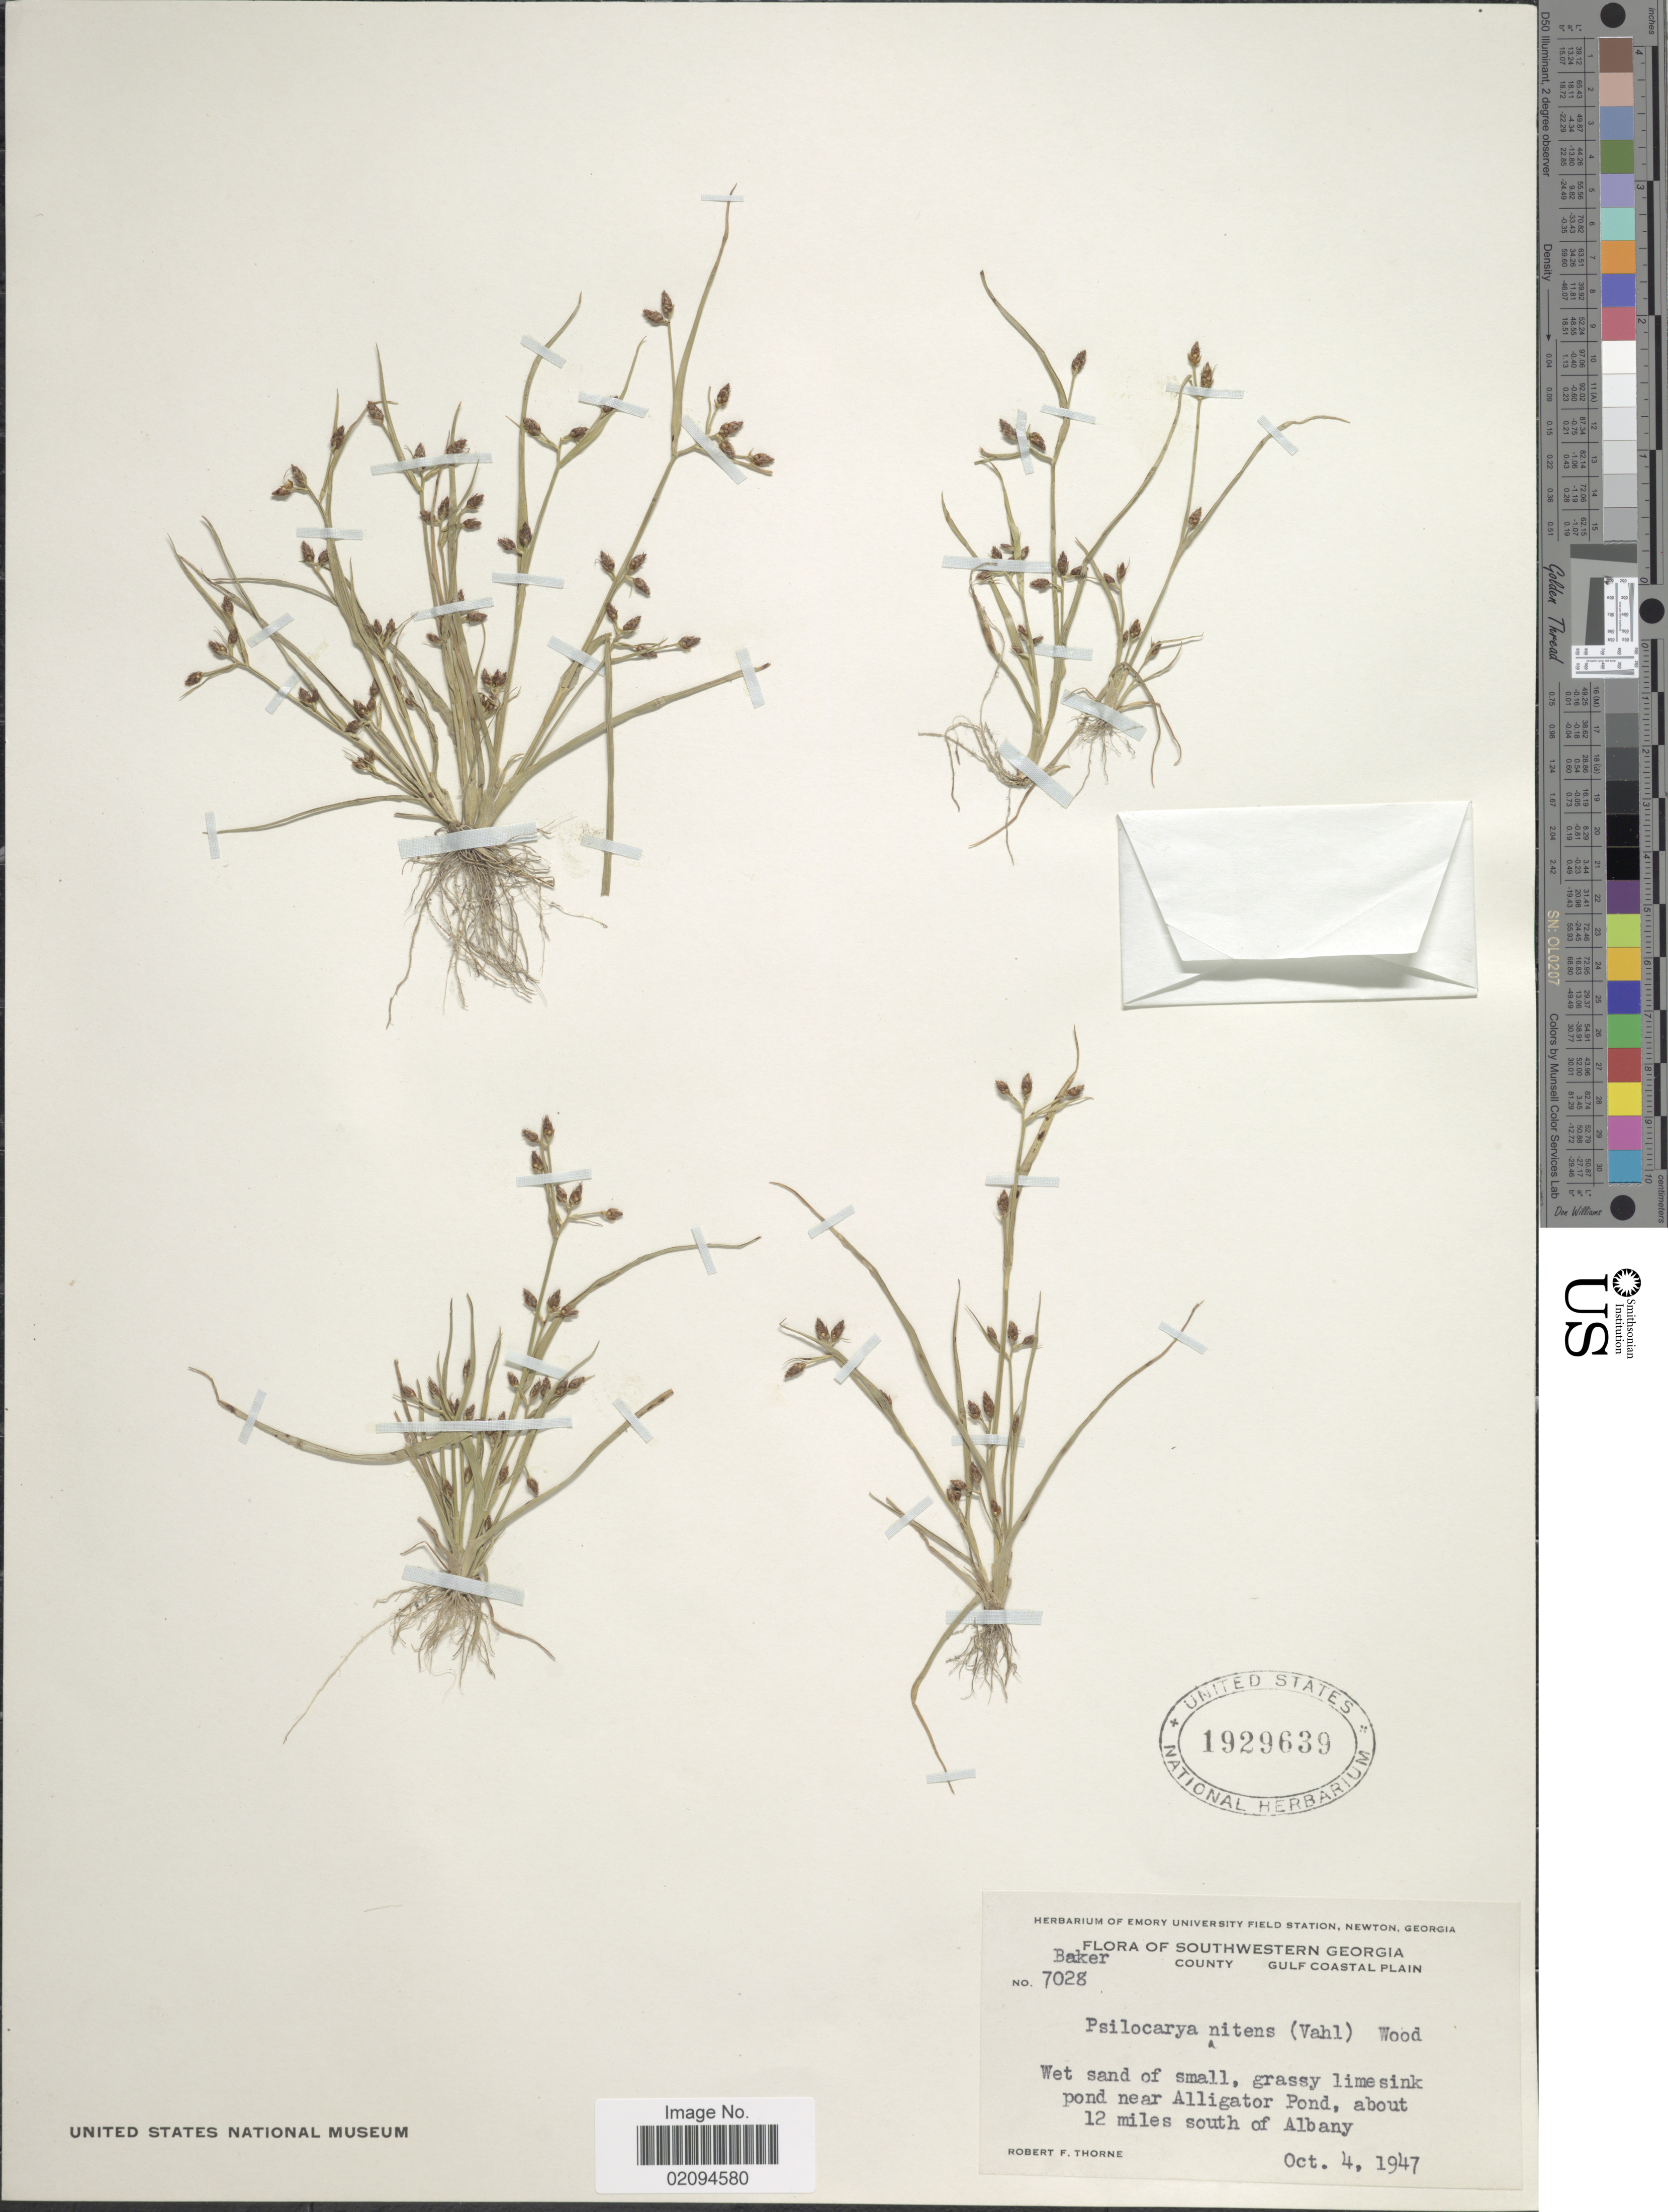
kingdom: Plantae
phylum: Tracheophyta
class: Liliopsida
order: Poales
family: Cyperaceae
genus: Rhynchospora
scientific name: Rhynchospora nitens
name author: (Vahl) A. Gray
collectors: R. F. Thorne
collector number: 7028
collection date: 1947-10-04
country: United States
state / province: Georgia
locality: Southwestern Georgia. Baker County. Gulf Coastal Plain. Wet sand of small, grassy limesink pond near Alligator Pond, about 12 miles south of Albany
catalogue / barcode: US 1929639